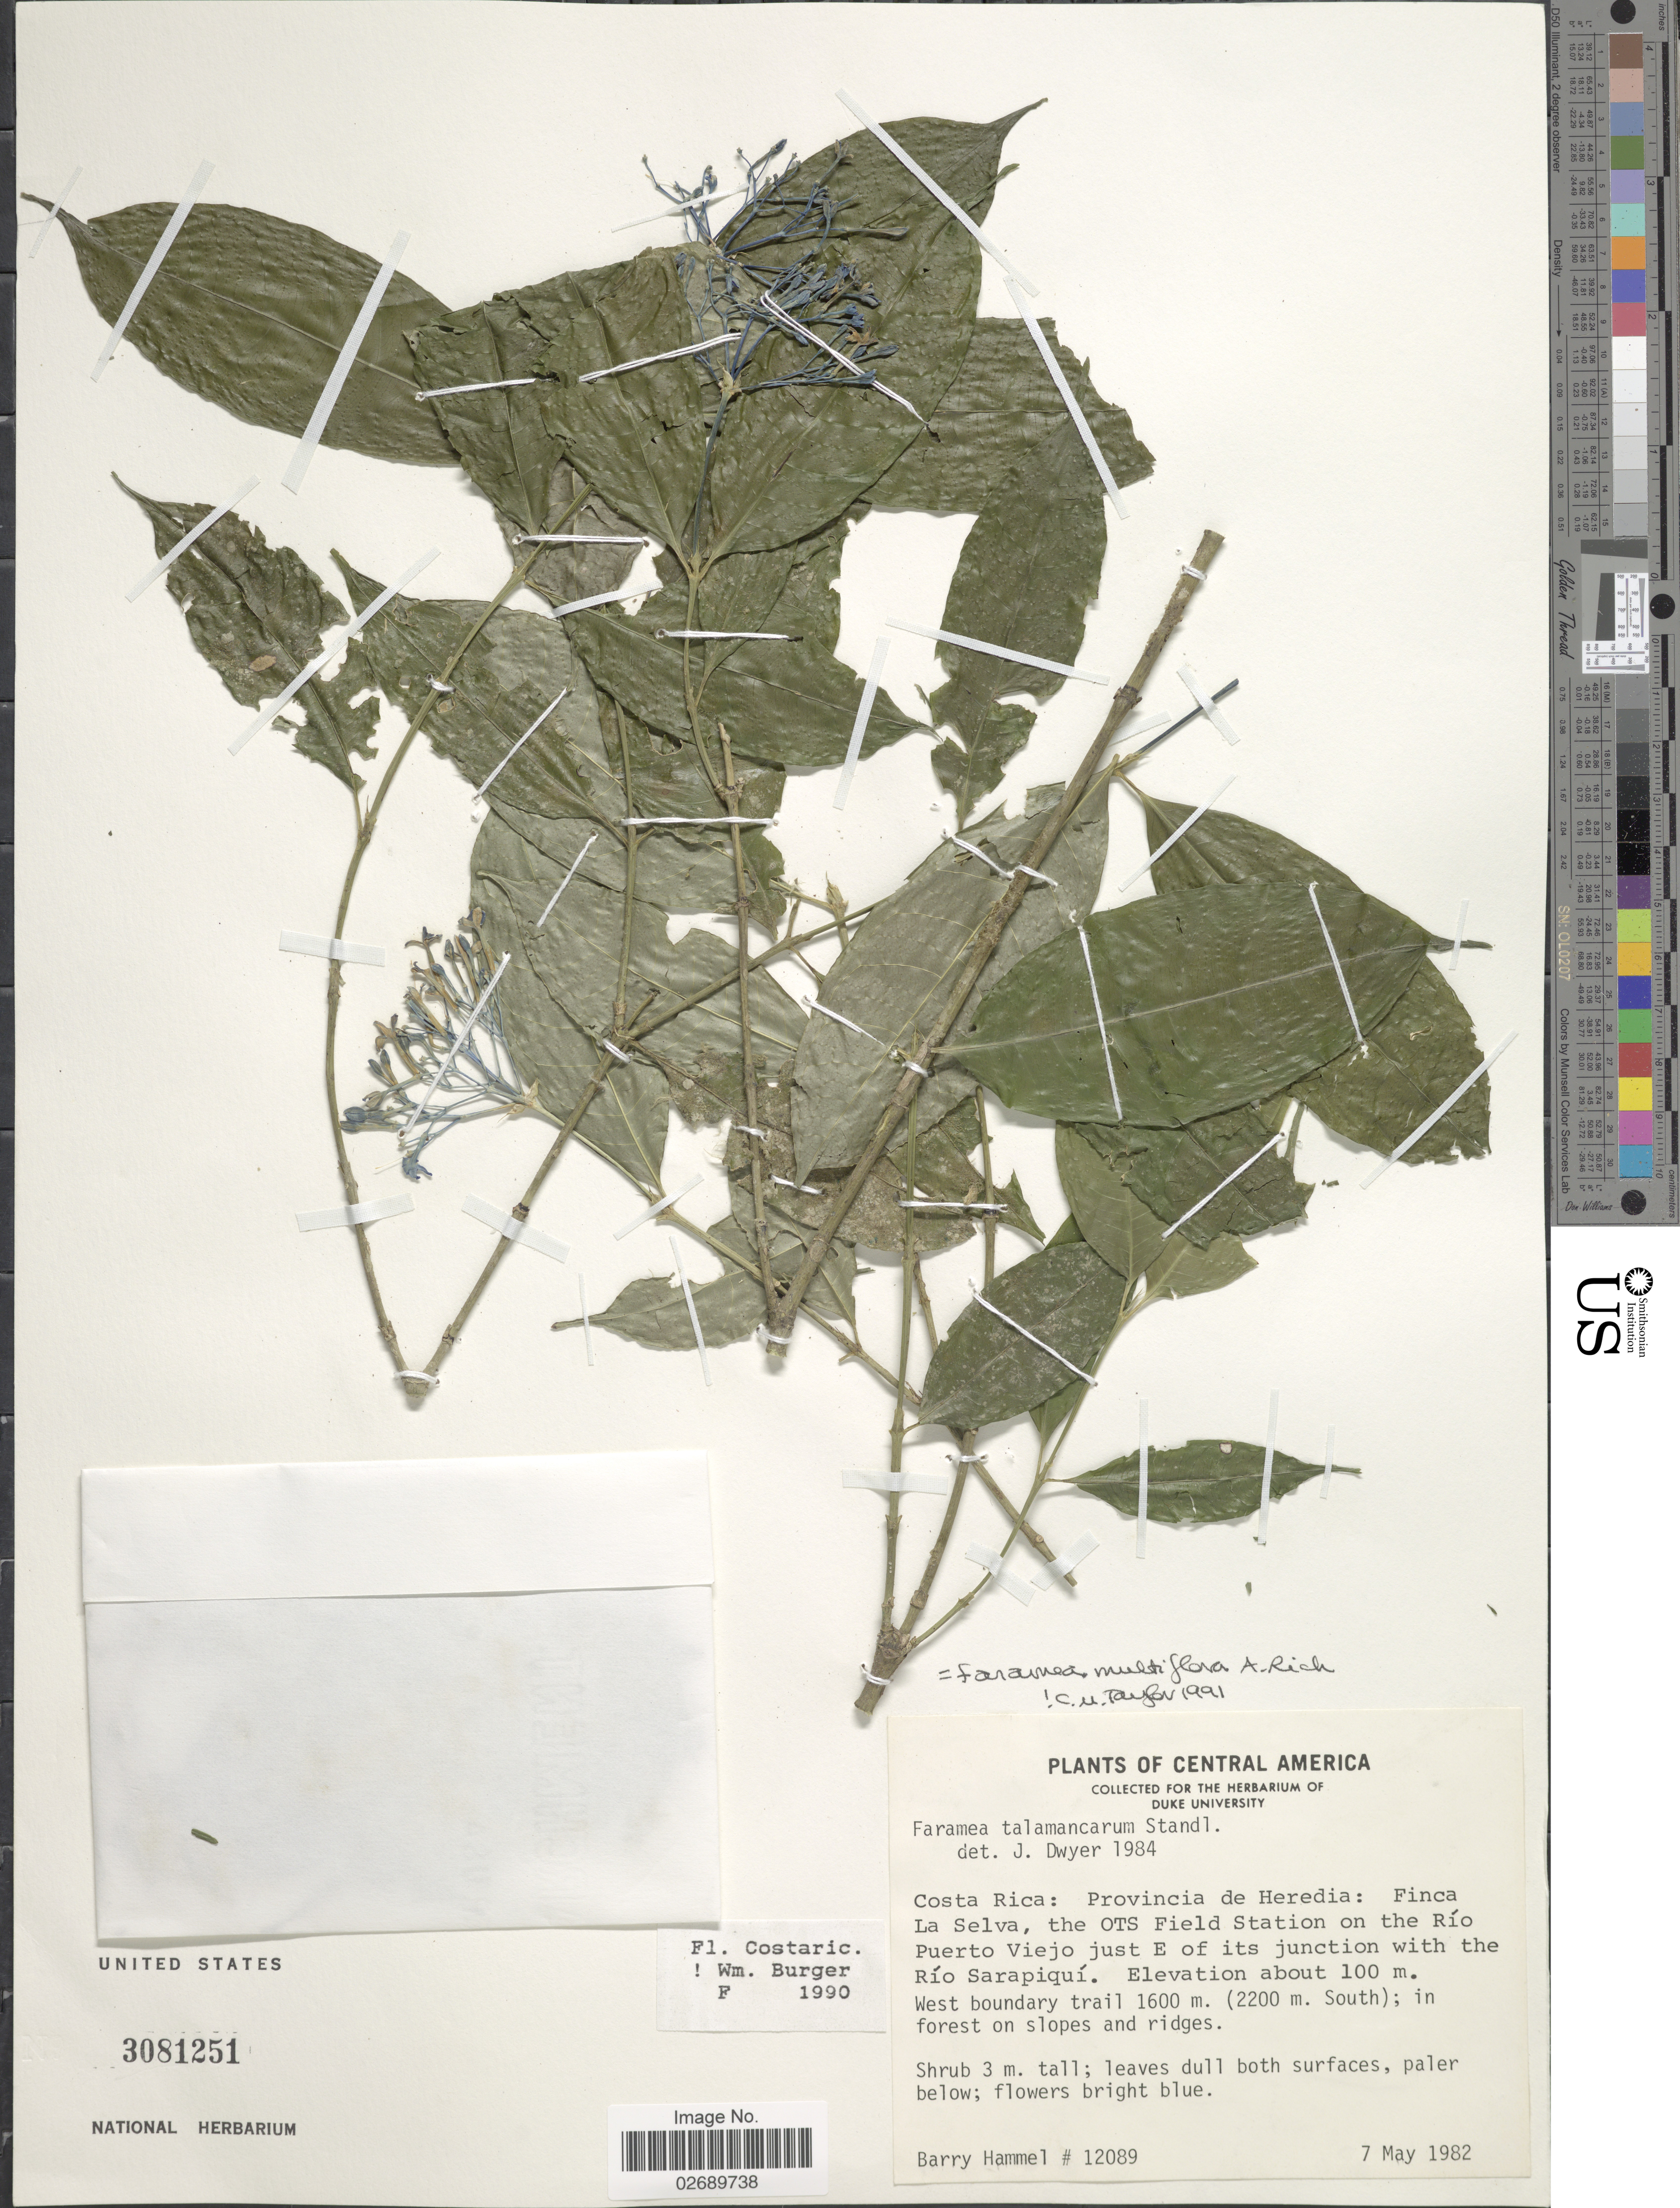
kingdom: Plantae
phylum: Tracheophyta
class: Magnoliopsida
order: Gentianales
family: Rubiaceae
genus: Faramea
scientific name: Faramea multiflora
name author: A. Rich. ex DC.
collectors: B. Hammel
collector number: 12089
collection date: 1982-05-07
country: Costa Rica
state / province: Heredia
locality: Finca La Selva, the OTS Field Station on the Rio Puerto Viejo just E of its junction with the Rio Sarapique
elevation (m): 100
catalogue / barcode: US 3081251